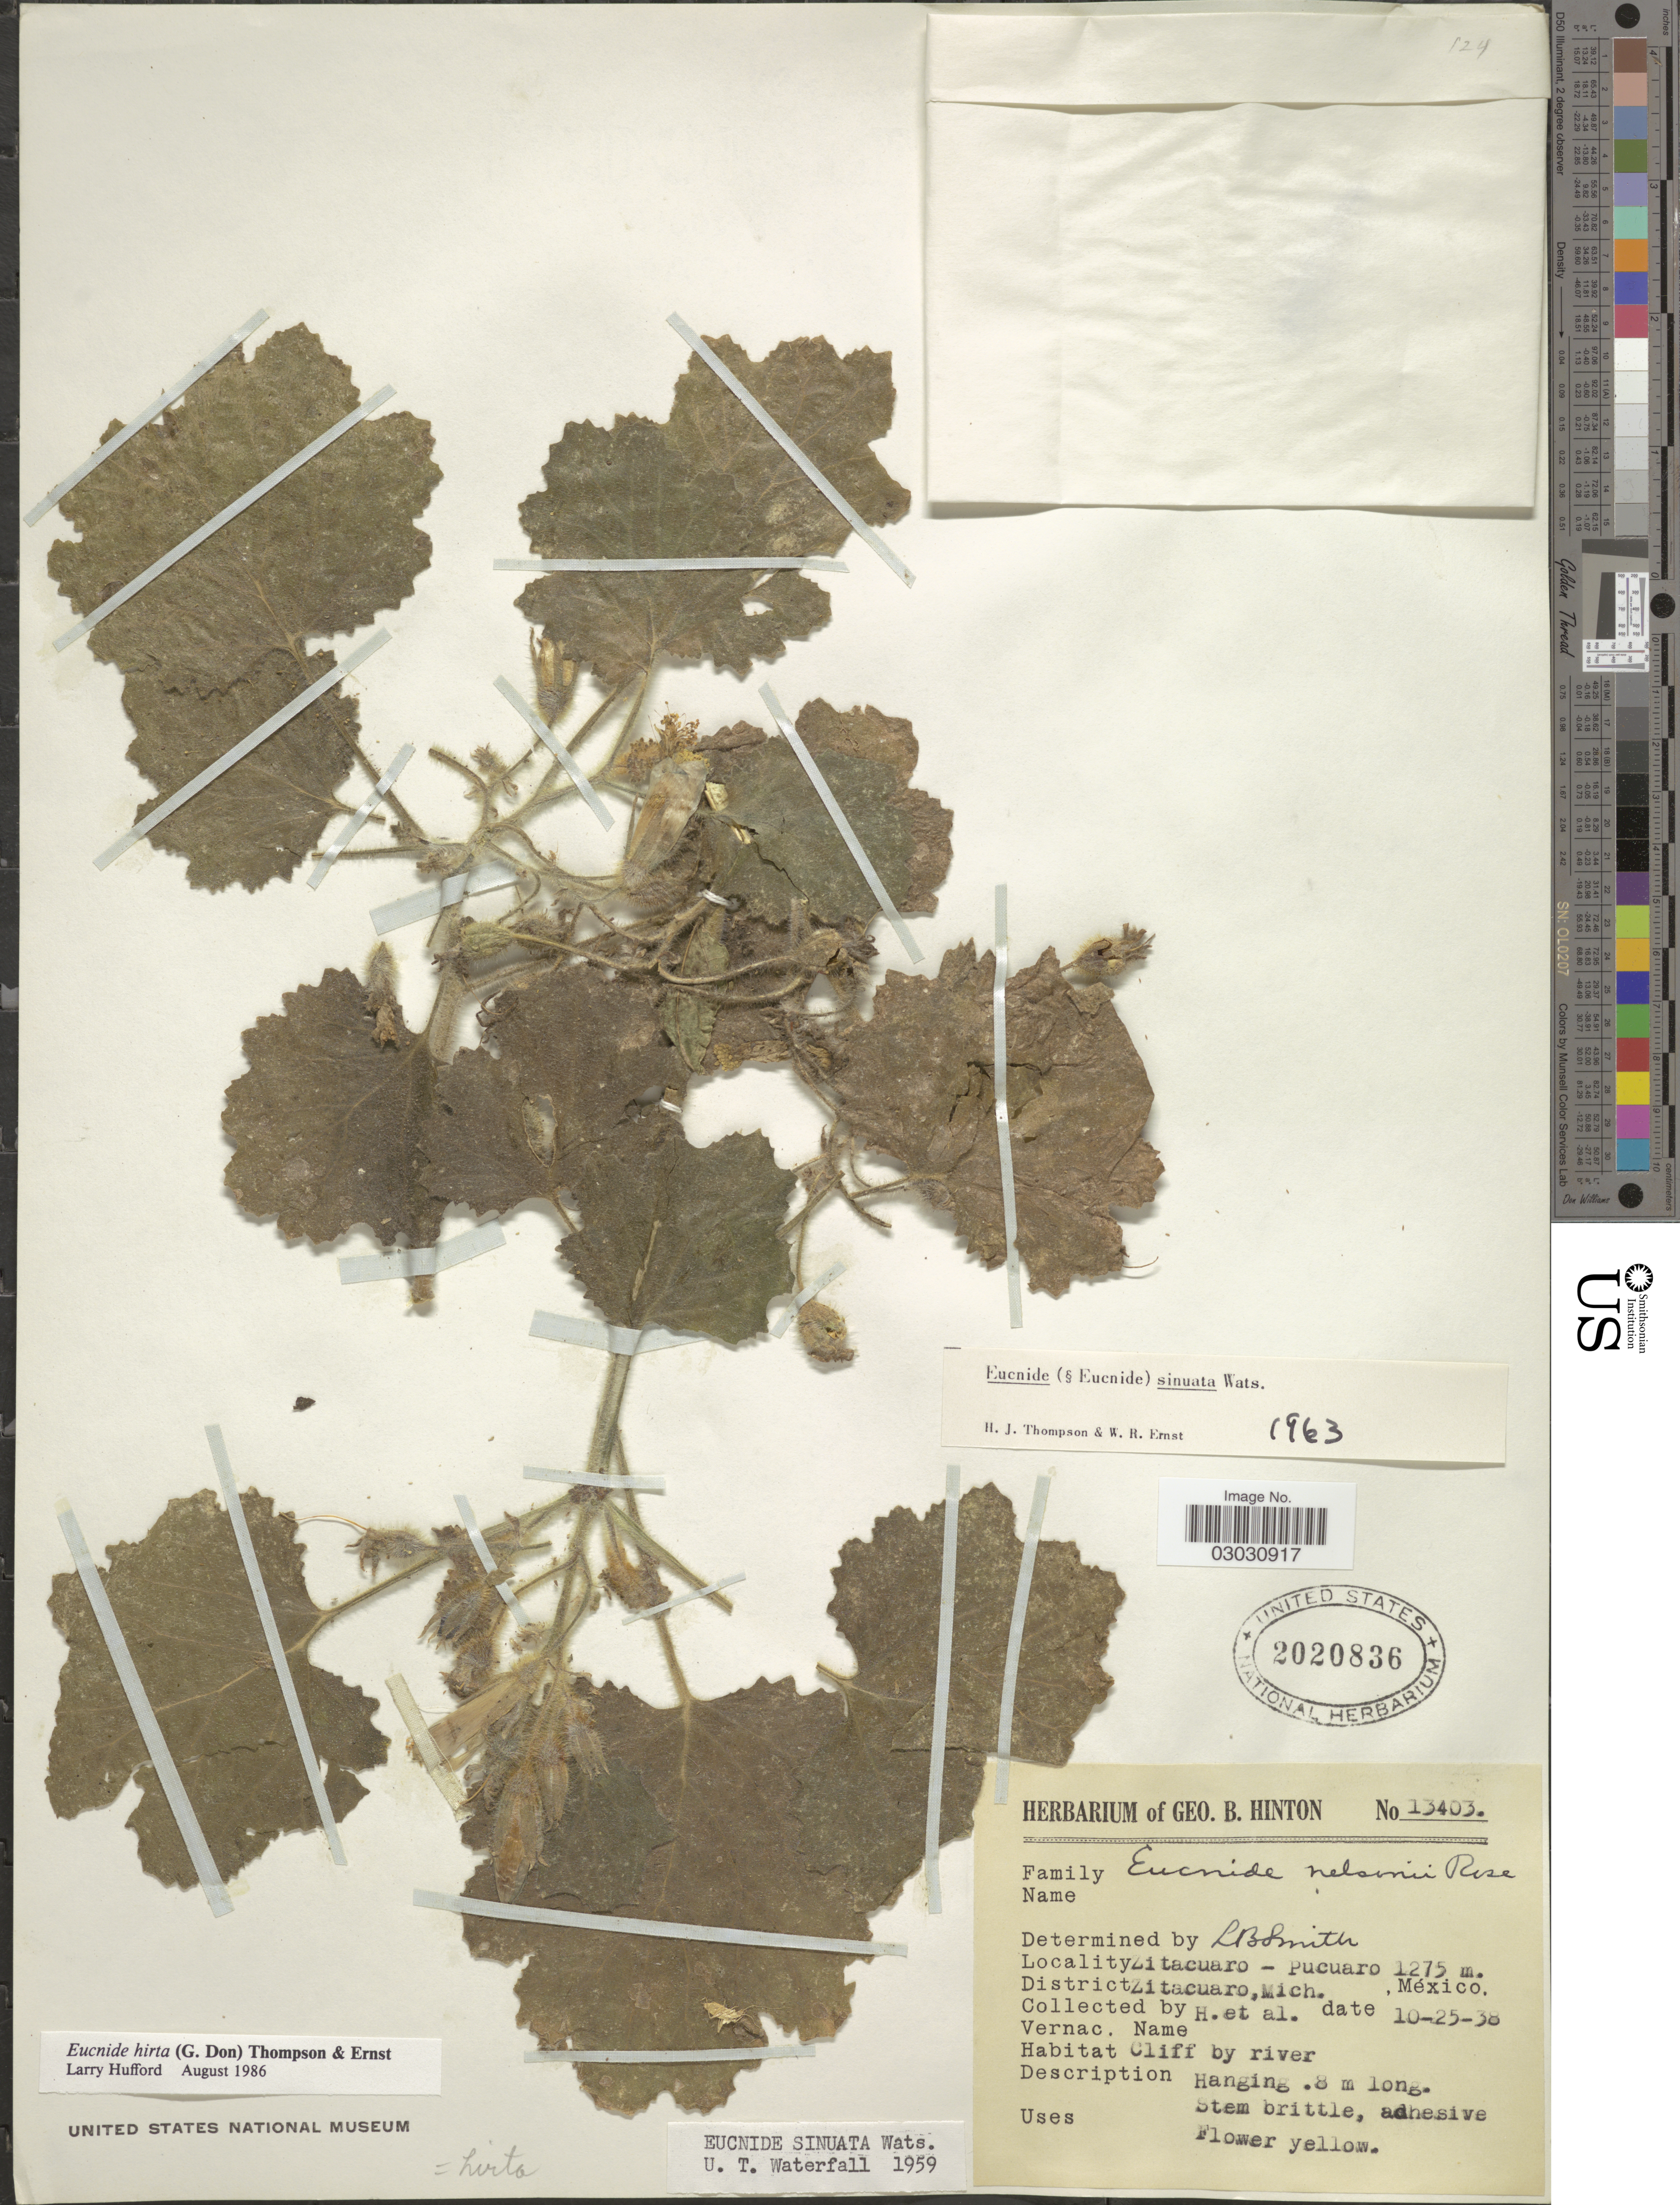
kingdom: Plantae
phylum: Tracheophyta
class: Magnoliopsida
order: Cornales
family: Loasaceae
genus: Eucnide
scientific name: Eucnide hirta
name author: (G. Don) H.J. Thomps. & W.R. Ernst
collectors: G. B. Hinton & et al.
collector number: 13403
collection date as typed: Transcribed d/m/y: 25/10/38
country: Mexico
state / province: Michoacán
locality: Zitacuaro - Pucuaro. District Zitacuaro.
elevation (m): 1275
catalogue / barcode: US 2020836